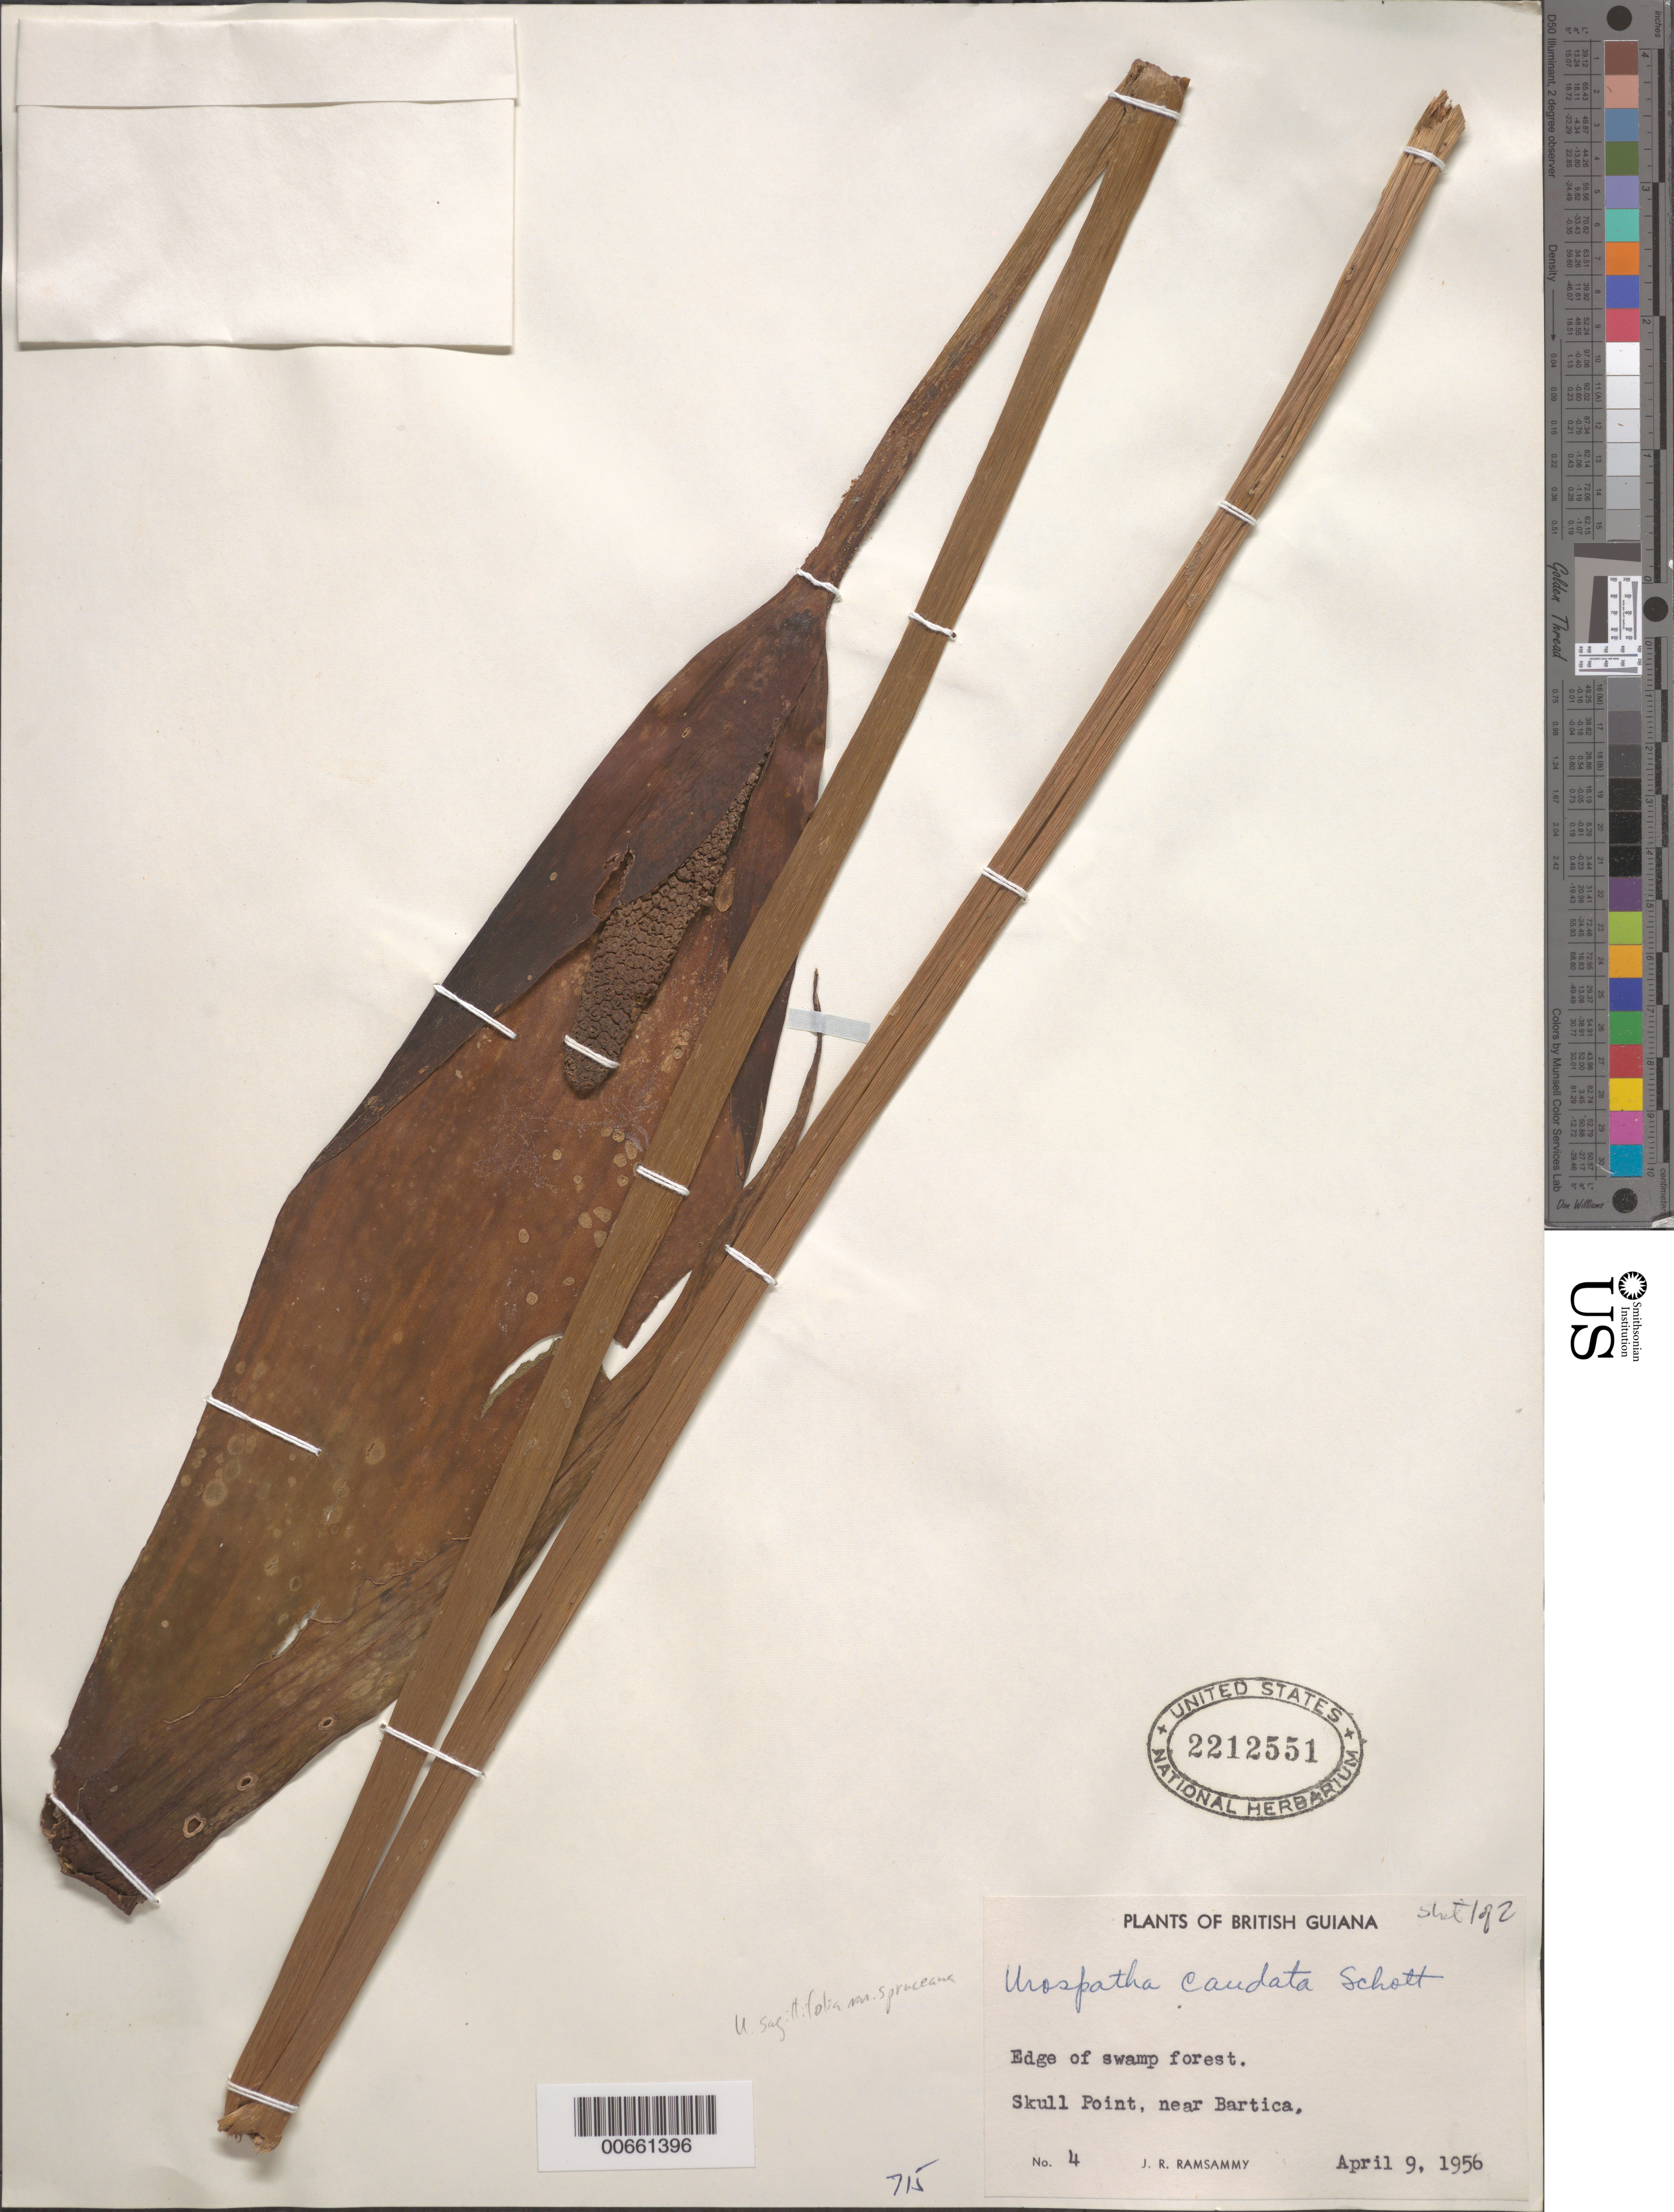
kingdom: Plantae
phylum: Tracheophyta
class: Liliopsida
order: Alismatales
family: Araceae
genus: Urospatha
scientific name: Urospatha sagittifolia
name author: (Rudge) Schott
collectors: J. Ramsammy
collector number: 4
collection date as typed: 9-Apr-56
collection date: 1956-04-09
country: Guyana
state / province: Cuyuni-Mazaruni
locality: Skull Point, near Bartica, Essequibo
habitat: Edge of swamp in forest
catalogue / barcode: US 2212551